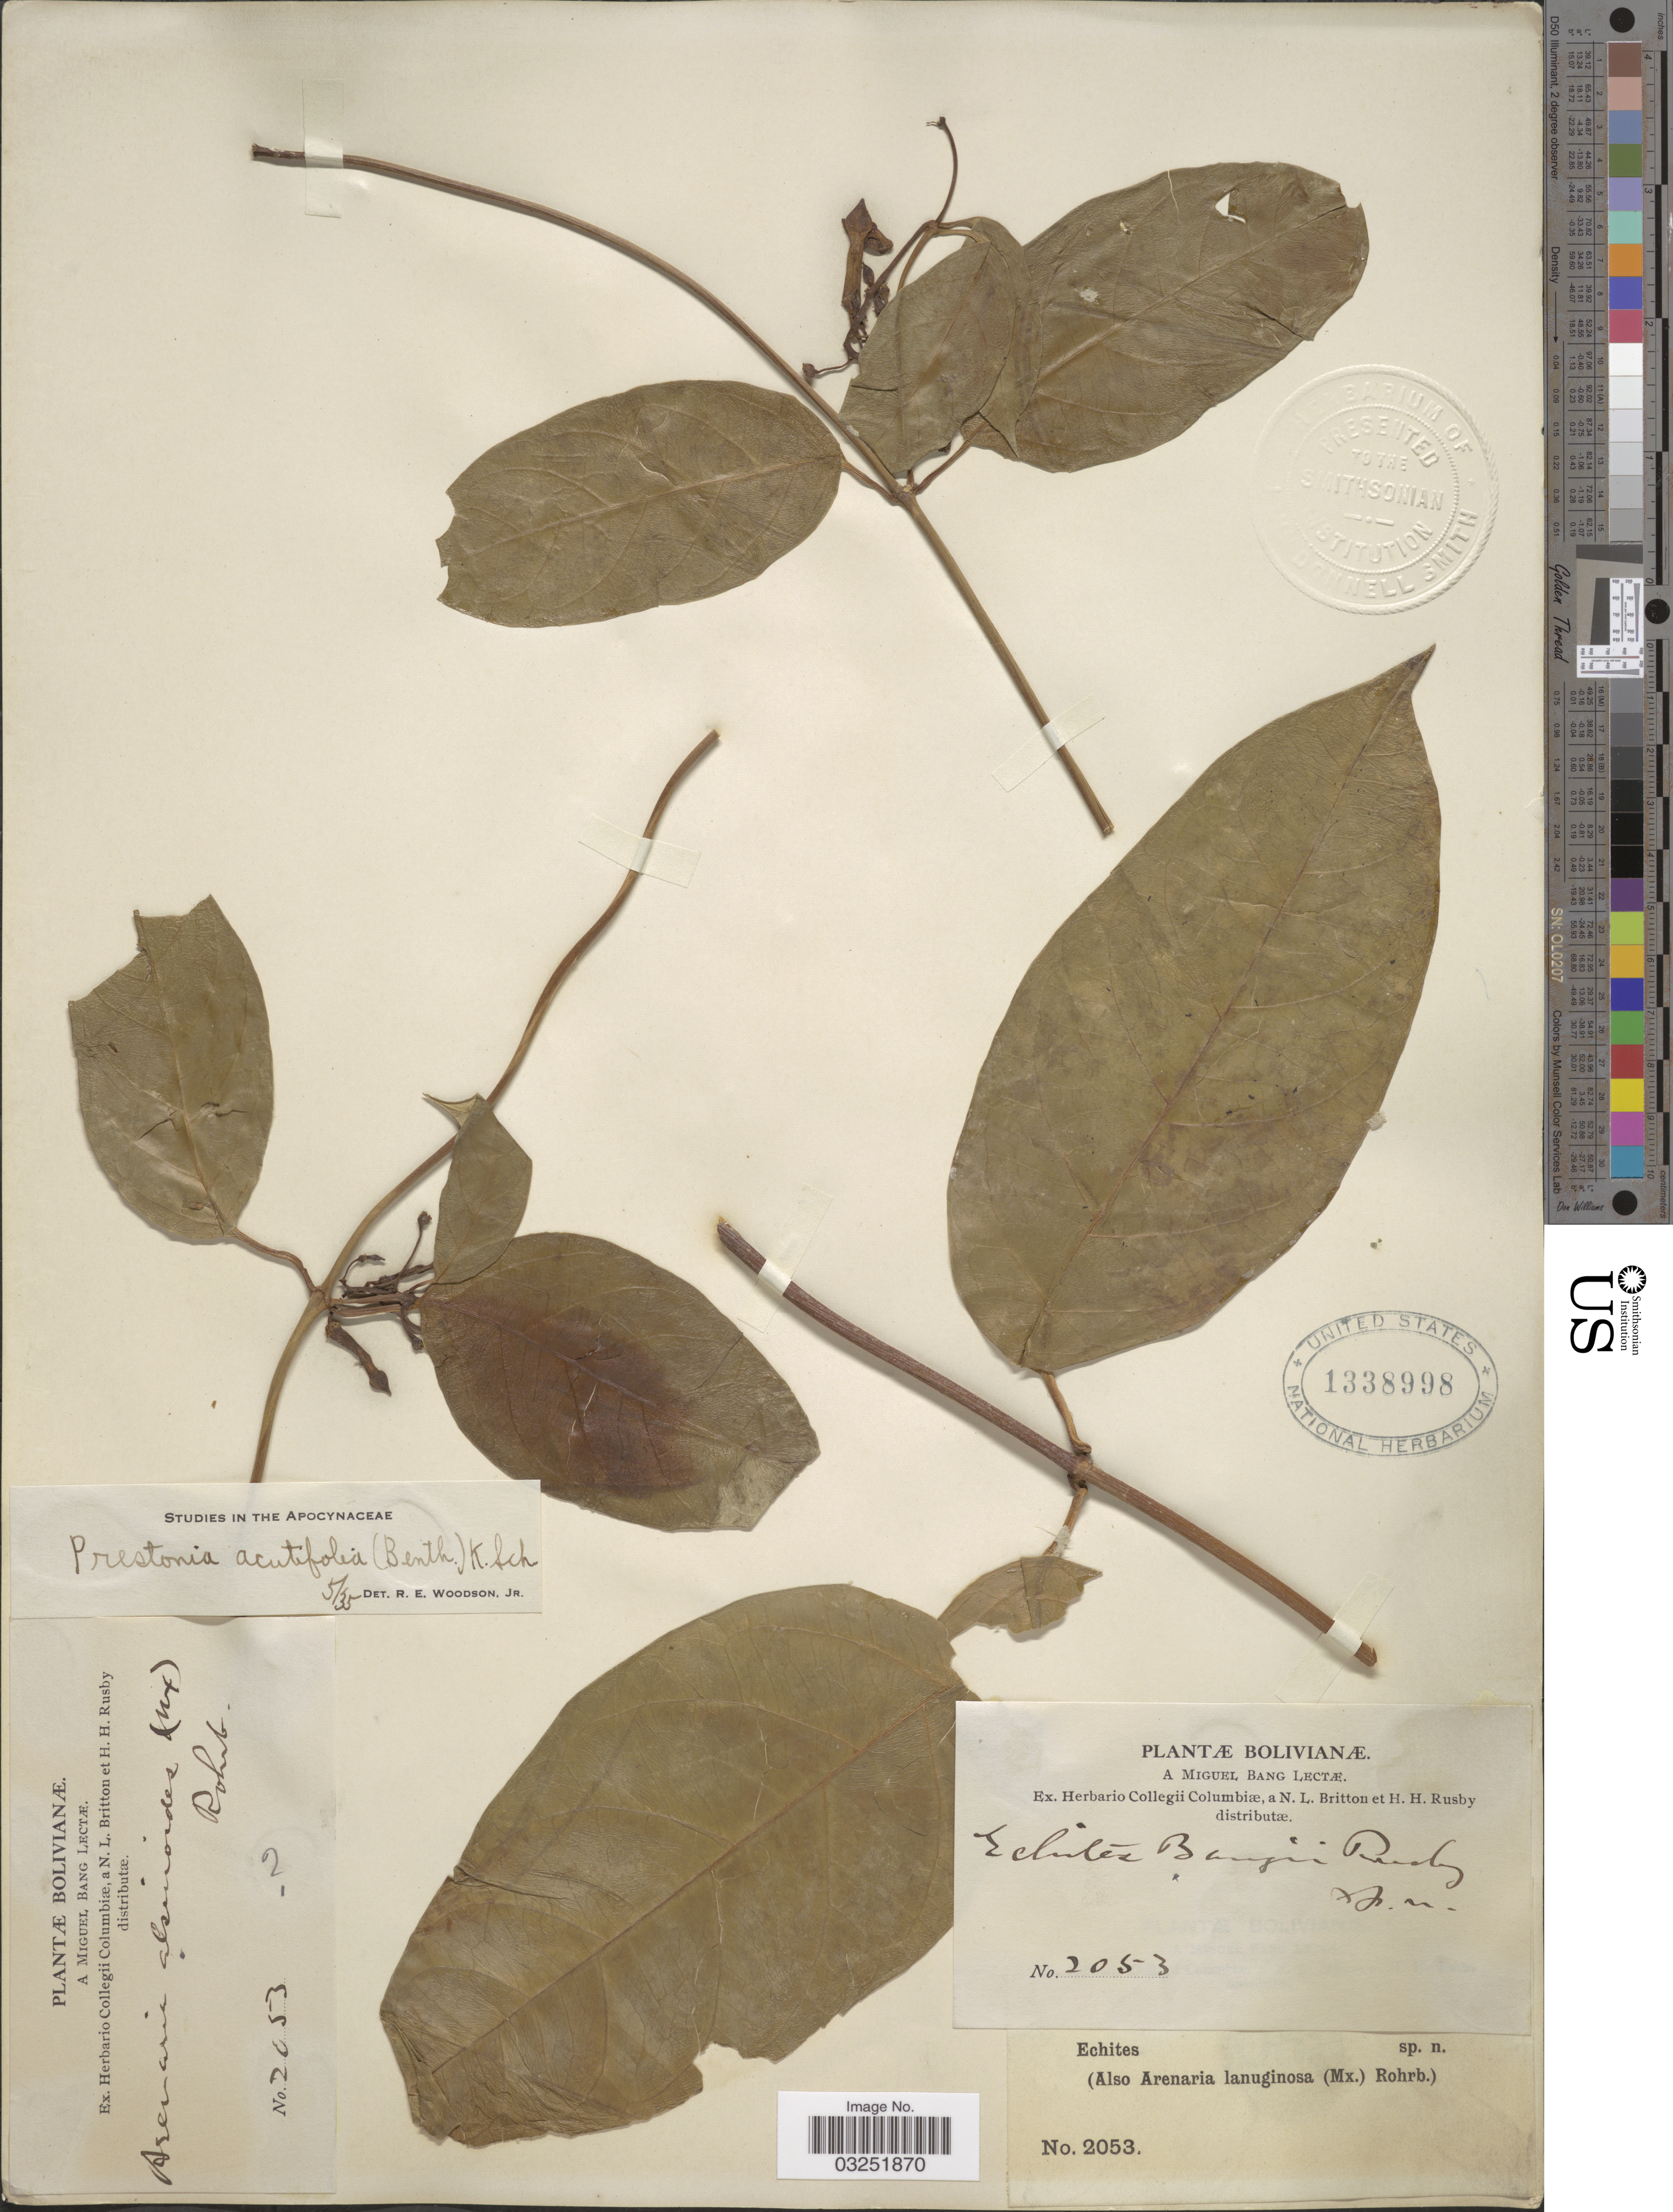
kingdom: Plantae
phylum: Tracheophyta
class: Magnoliopsida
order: Gentianales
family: Apocynaceae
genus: Prestonia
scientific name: Prestonia acutifolia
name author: (Benth. & Müll. Arg.) K. Schum.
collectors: M. Bang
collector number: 2053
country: Bolivia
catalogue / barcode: US 1338998